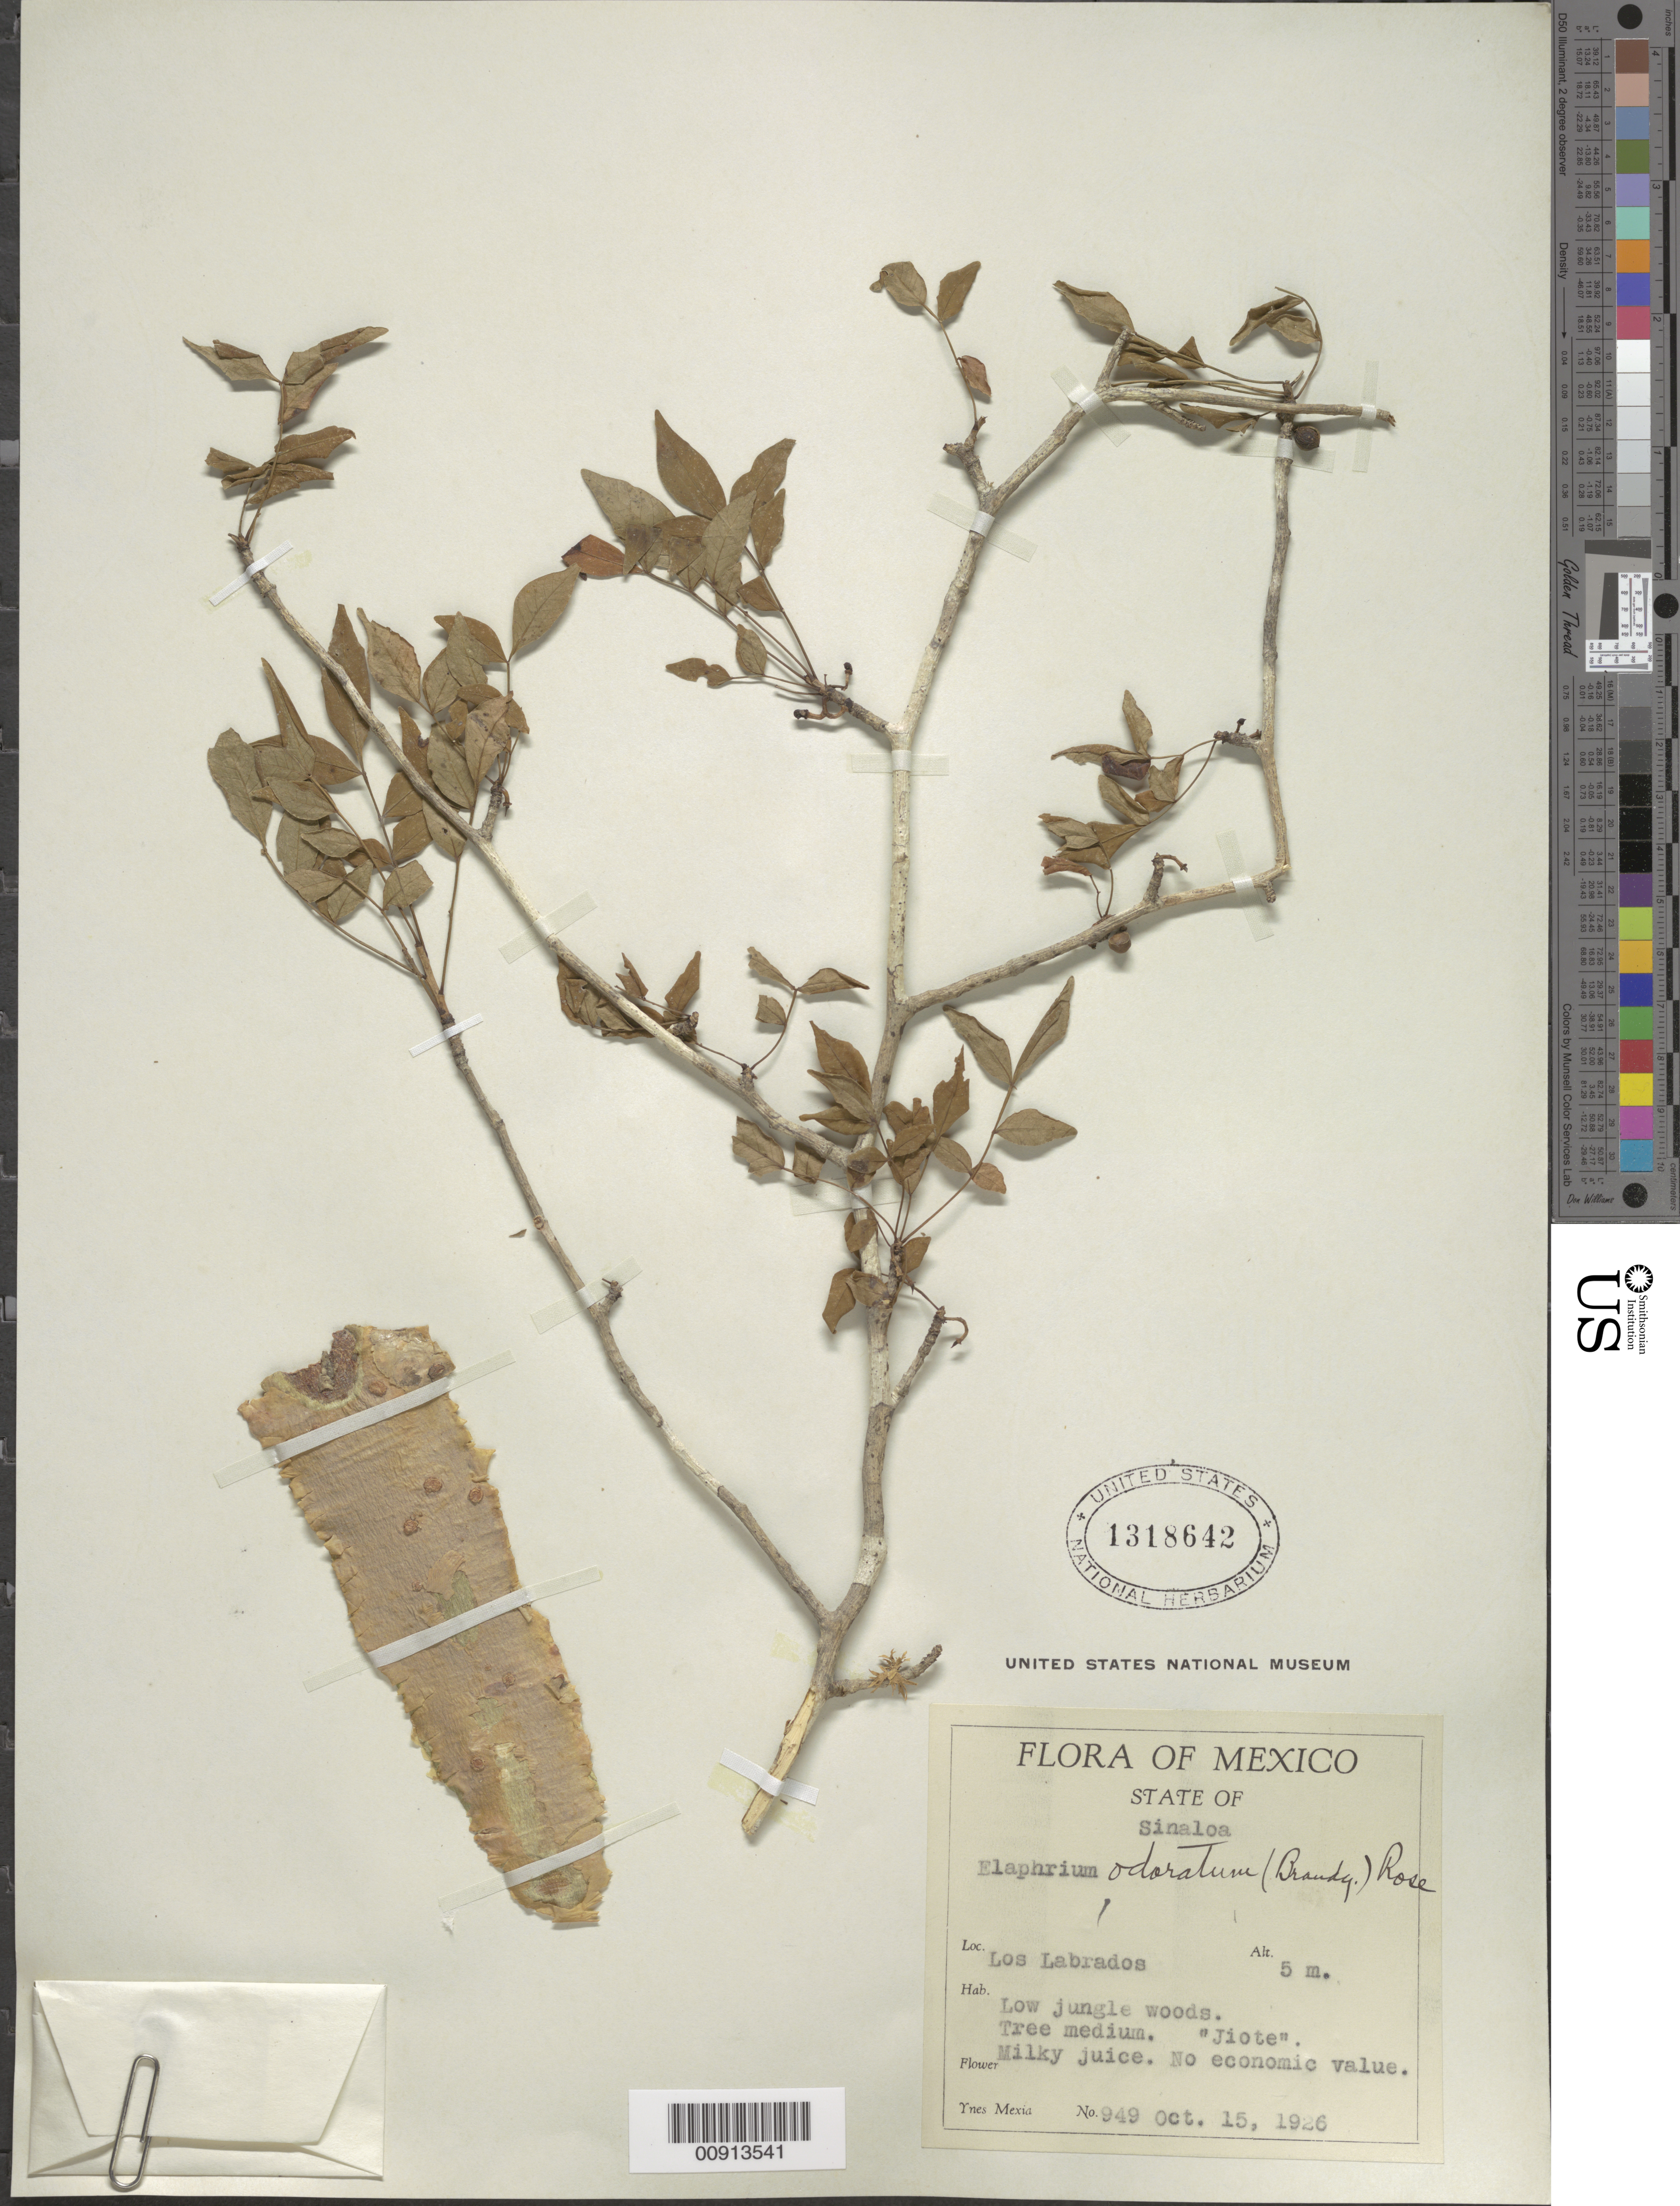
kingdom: Plantae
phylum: Tracheophyta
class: Magnoliopsida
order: Sapindales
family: Burseraceae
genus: Bursera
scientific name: Bursera fagaroides var. elongata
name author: (Kunth) Engl.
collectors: Y. Mexia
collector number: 949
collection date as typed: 15 Oct 1926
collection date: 1926-10-15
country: Mexico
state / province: Sinaloa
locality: Los Labrados, Sinaloa.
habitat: Low jungle woods.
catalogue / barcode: US 1318642